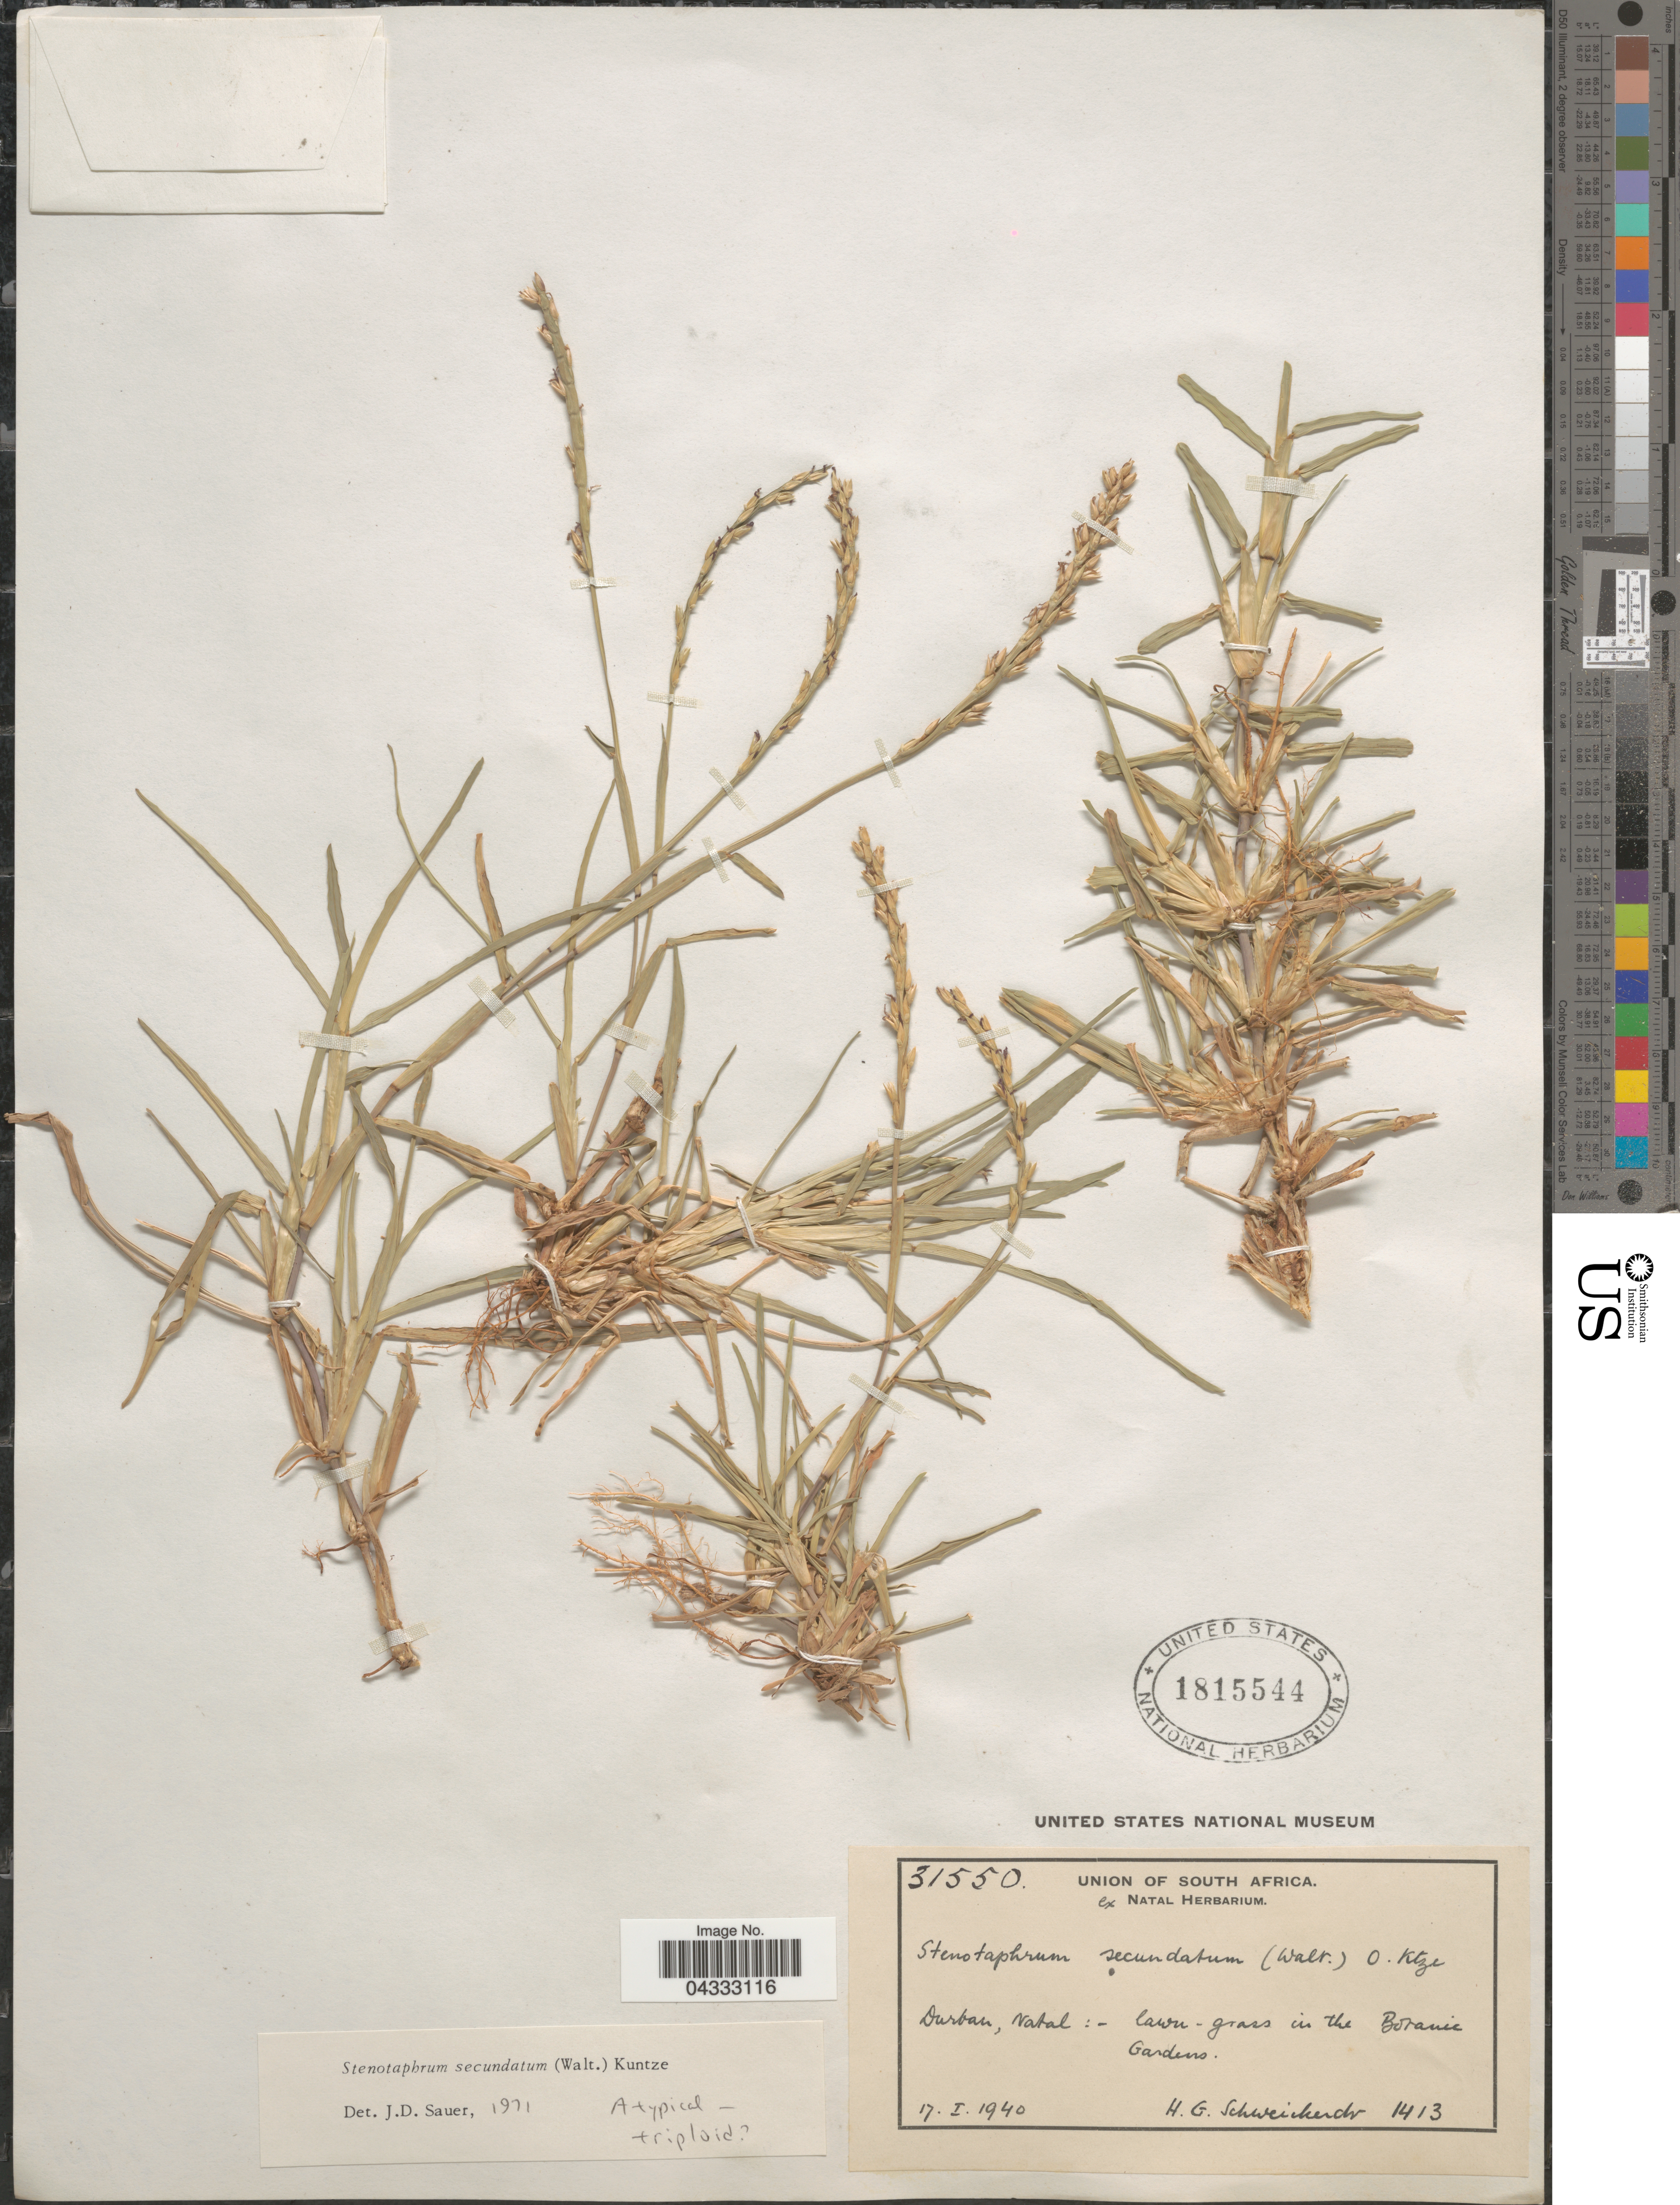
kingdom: Plantae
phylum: Tracheophyta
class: Liliopsida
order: Poales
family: Poaceae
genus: Stenotaphrum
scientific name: Stenotaphrum secundatum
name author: (Walter) Kuntze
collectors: H. Schweickerdt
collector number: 31550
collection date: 1940-01-17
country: South Africa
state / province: KwaZulu-Natal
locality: Durban, Natal: lawn-grass in the Botanic Gardens.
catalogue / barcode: US 1815544